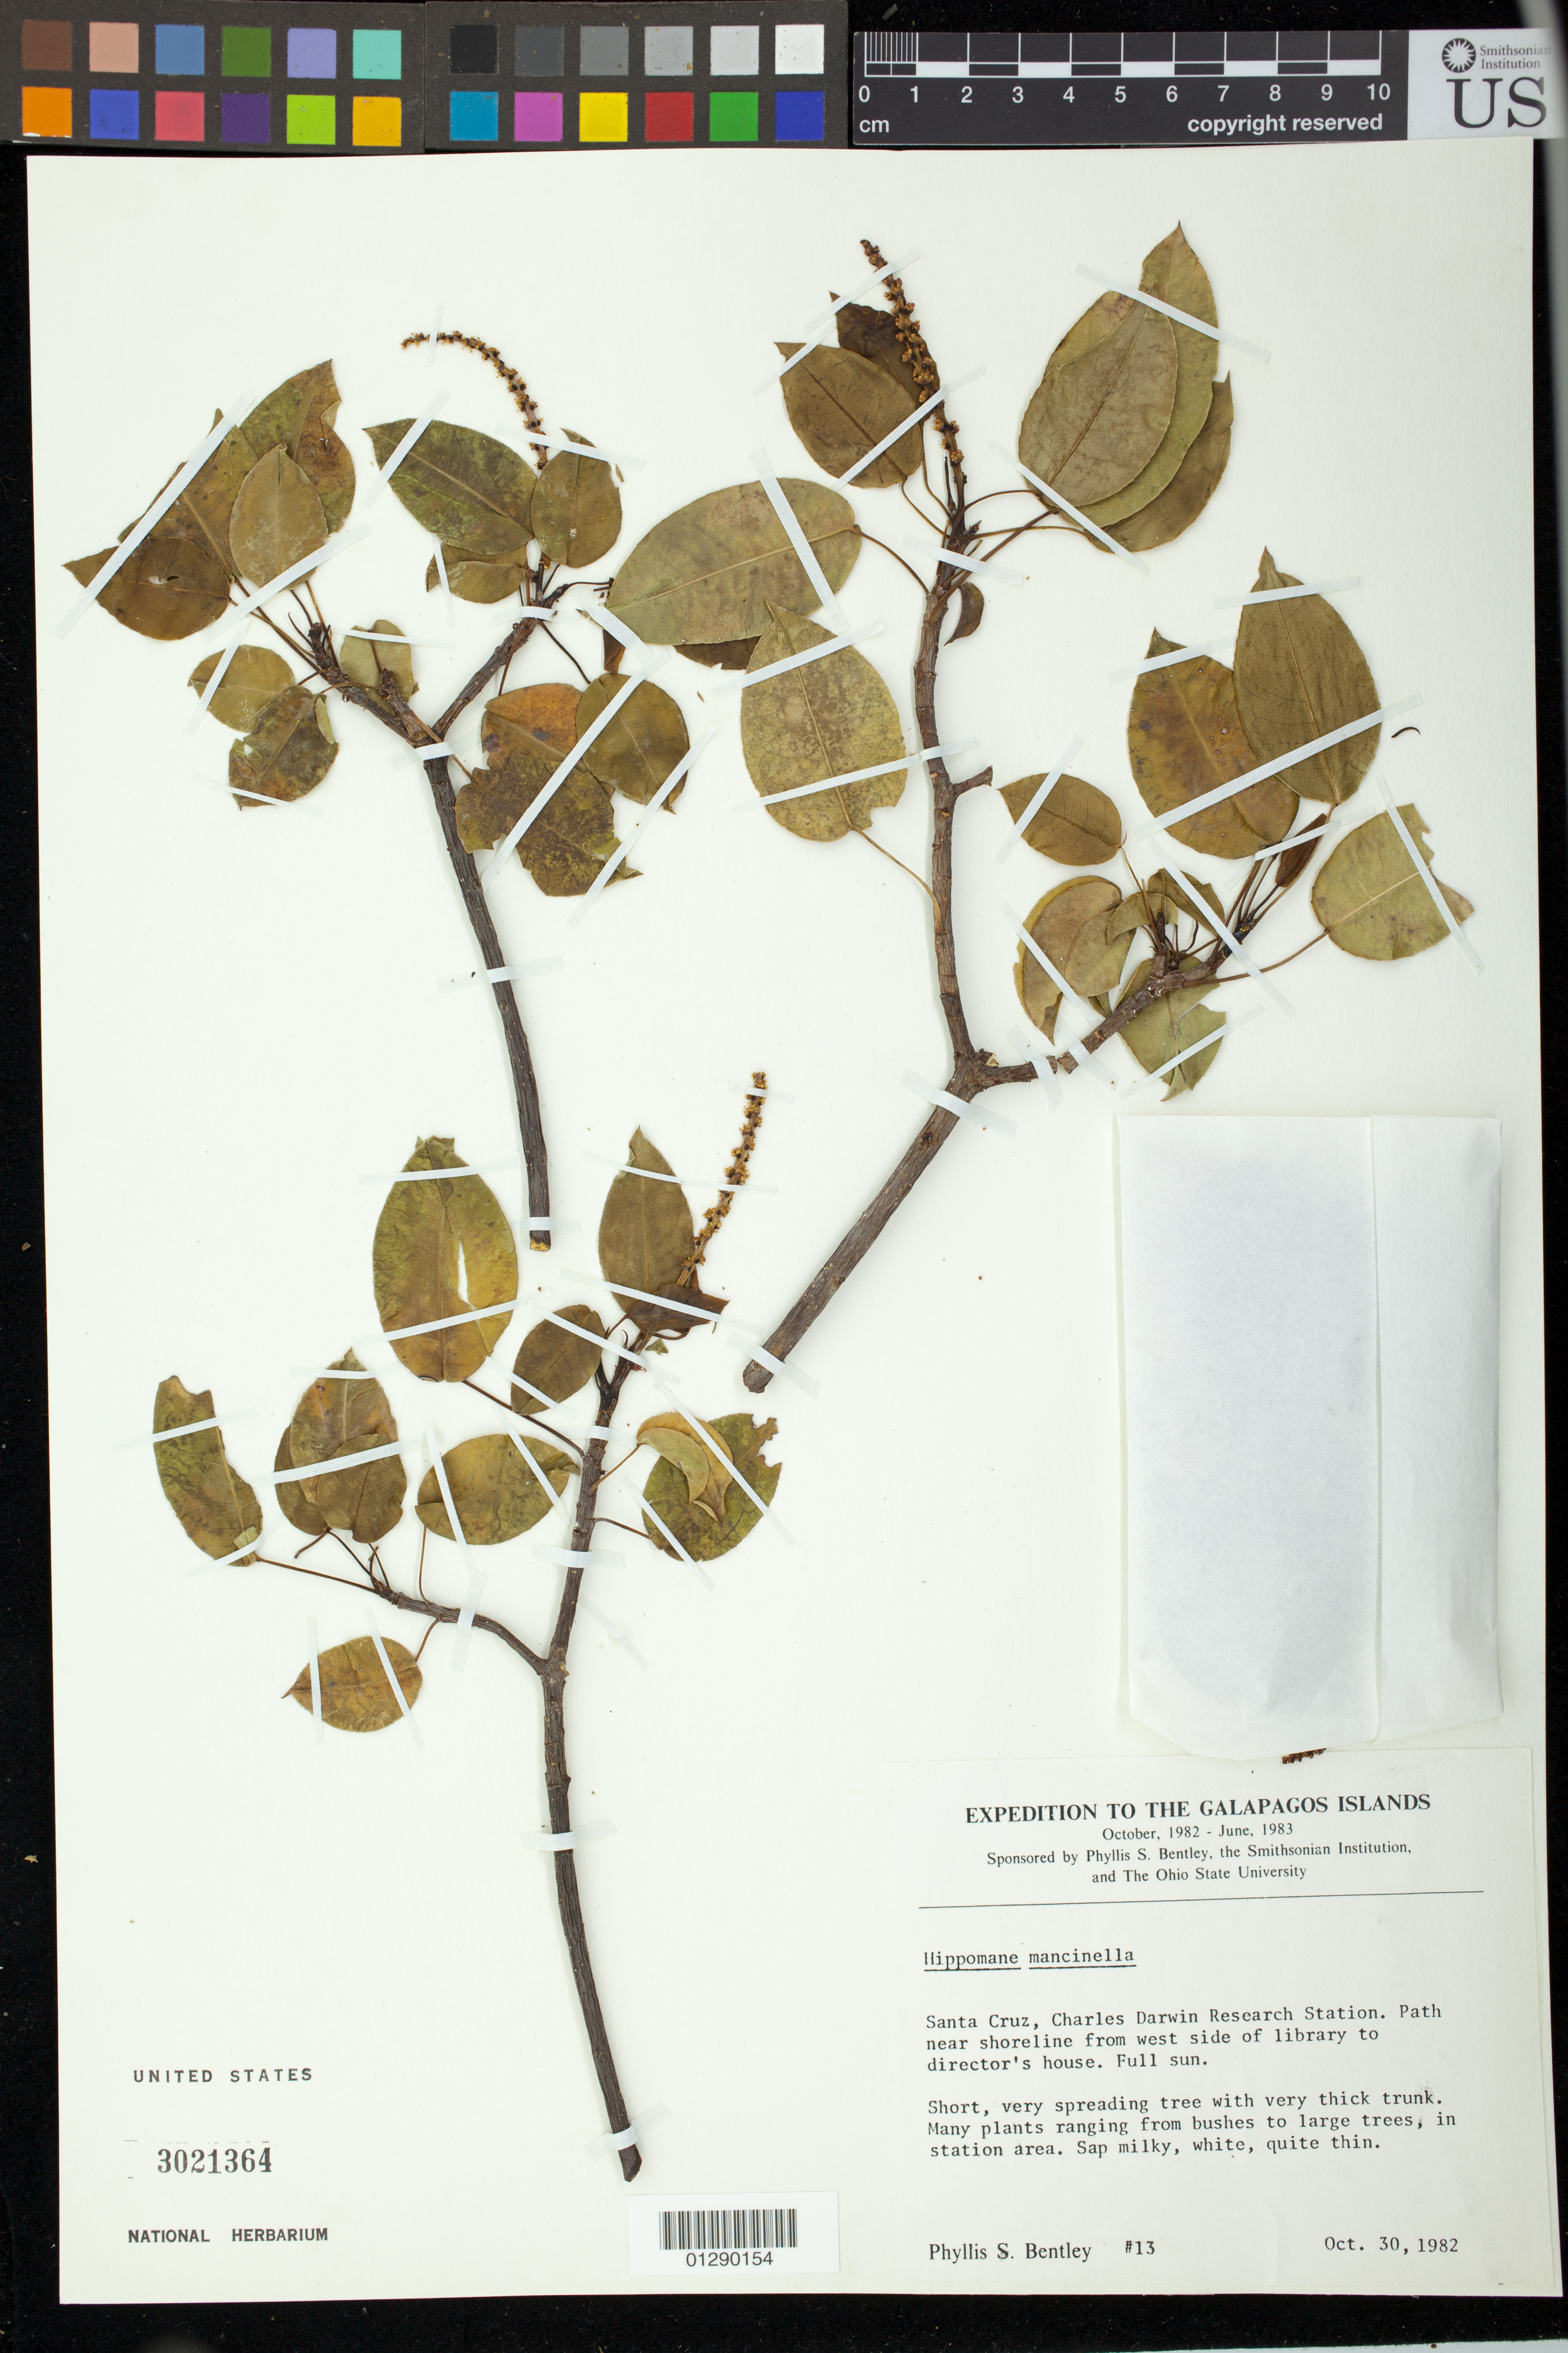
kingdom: Plantae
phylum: Tracheophyta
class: Magnoliopsida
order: Malpighiales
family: Euphorbiaceae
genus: Hippomane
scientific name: Hippomane mancinella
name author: L.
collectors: P. S. Bentley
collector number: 13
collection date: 1982-10-30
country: Ecuador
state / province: Colón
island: Santa Cruz [Indefatigable, Chaves]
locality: Charles Darwin Research Station. Path near shoreline from west side of library to director's house.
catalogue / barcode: US 3021364